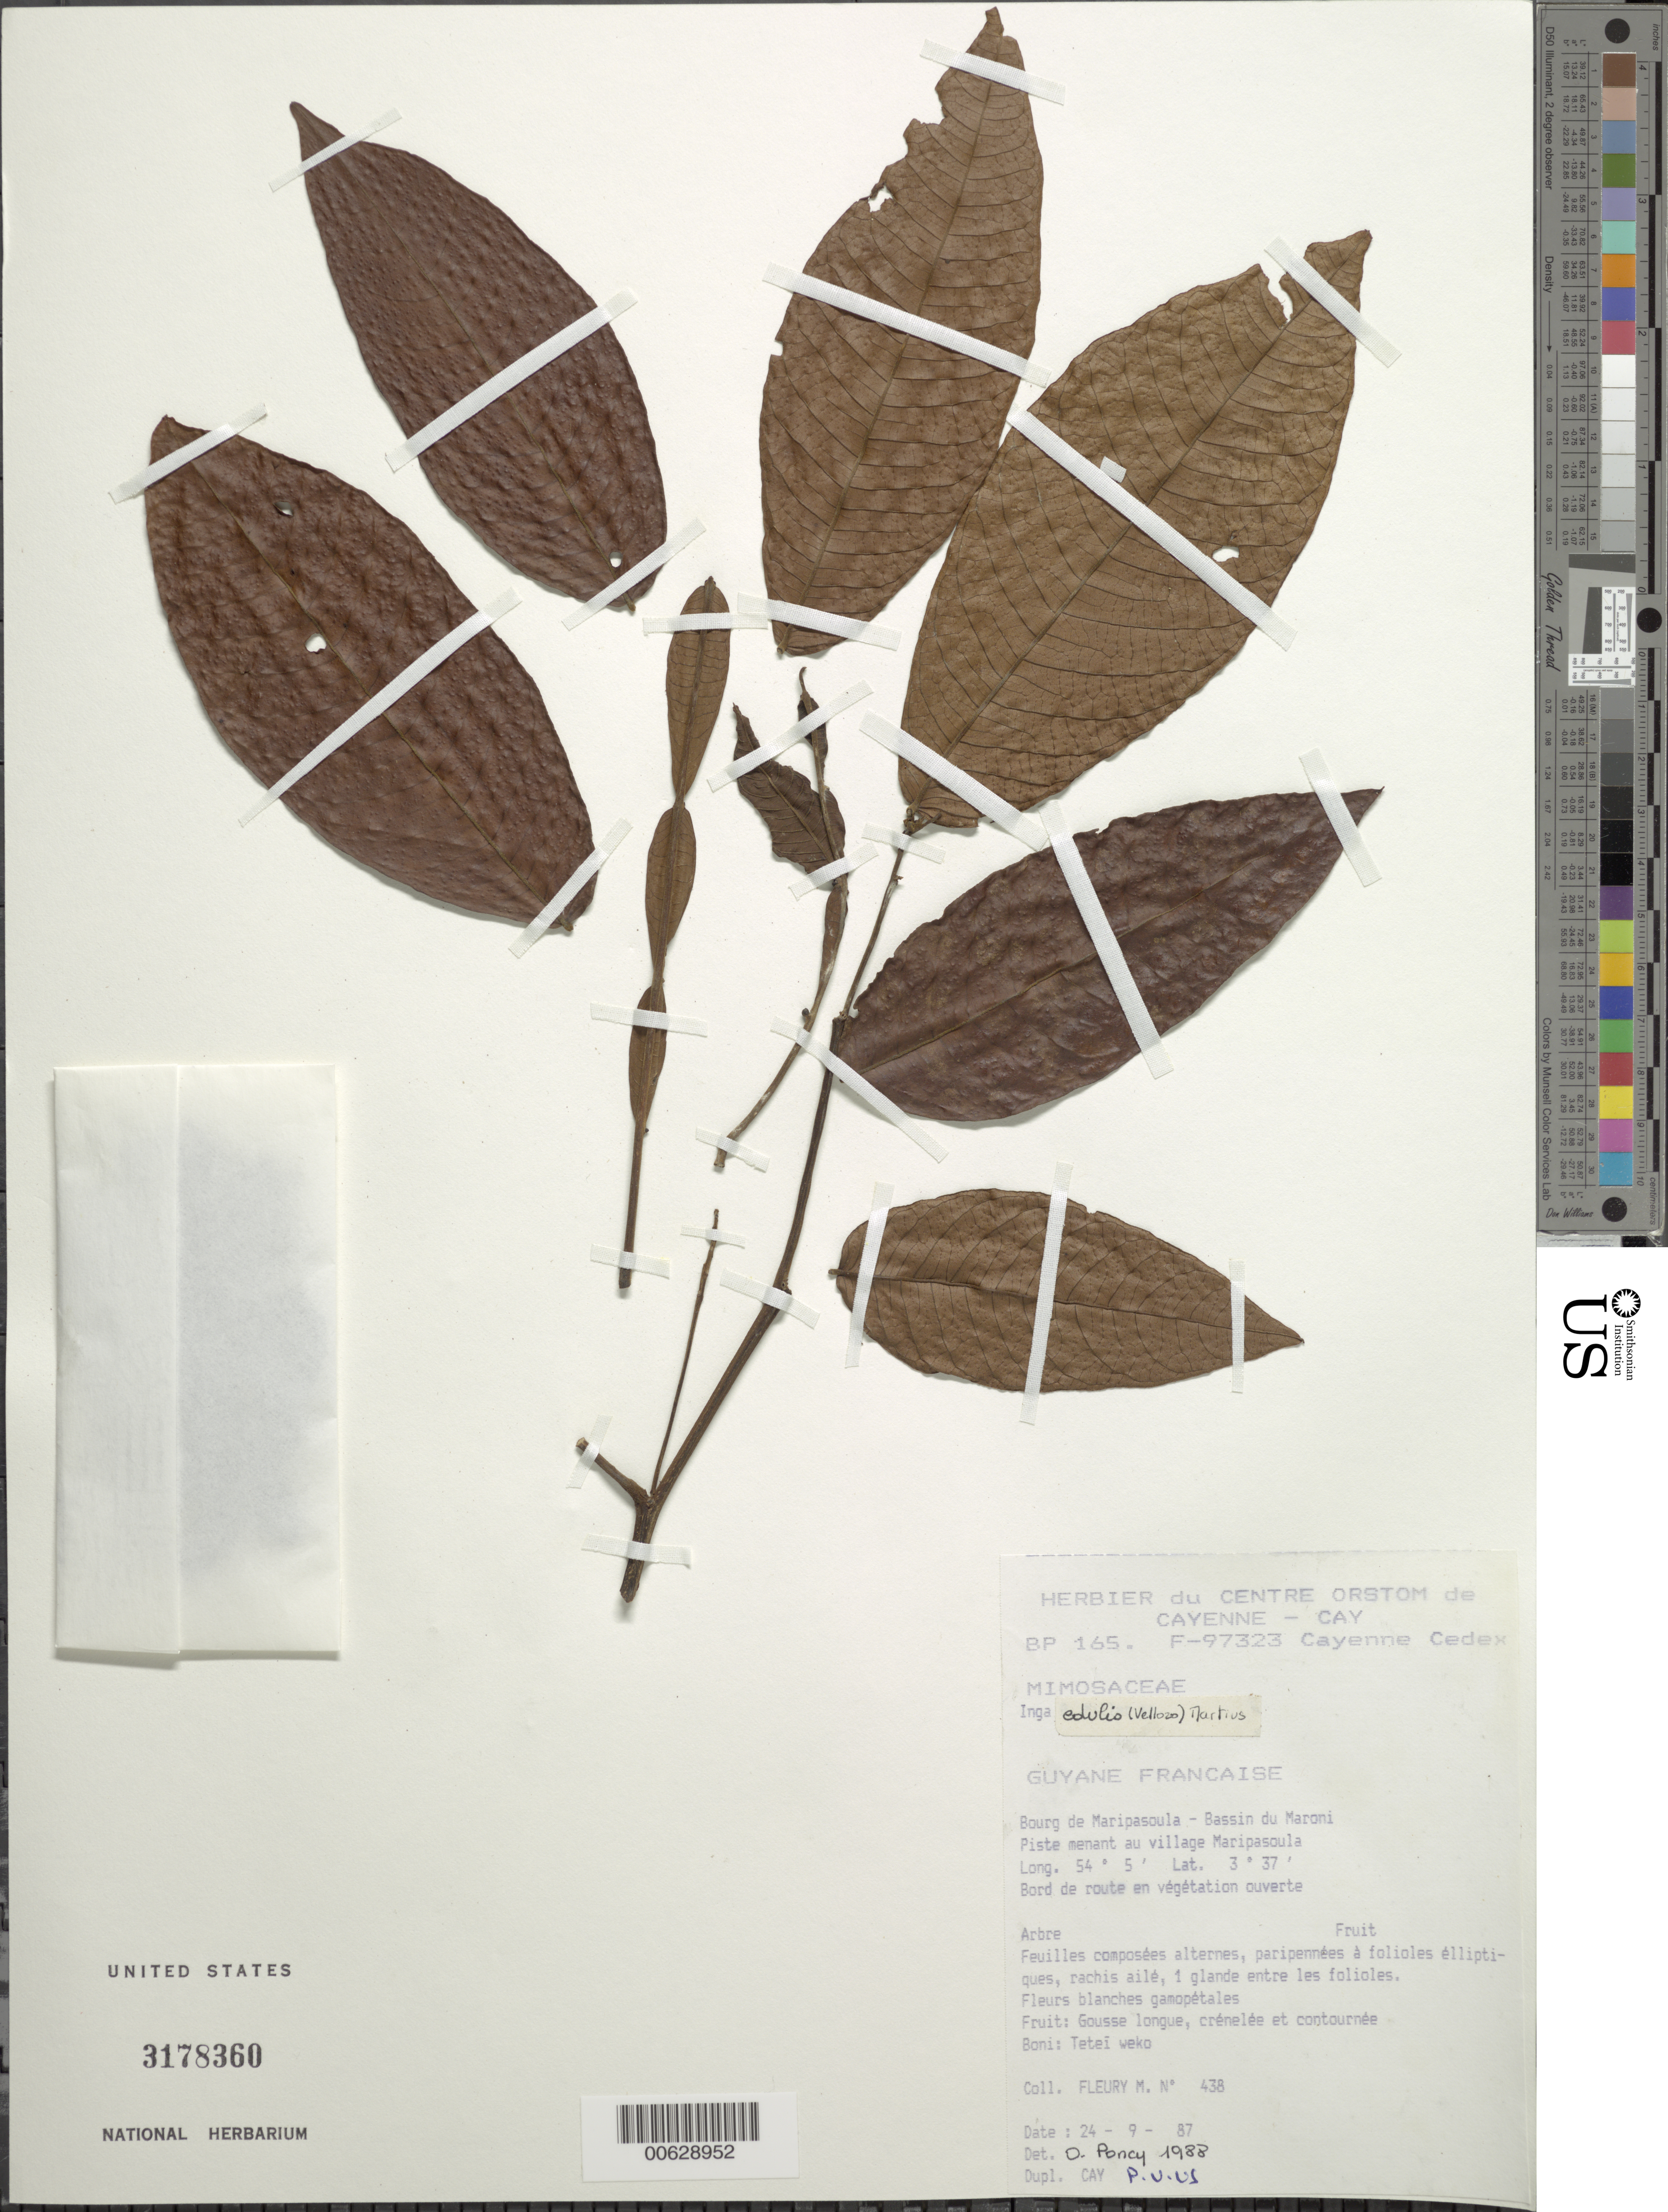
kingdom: Plantae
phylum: Tracheophyta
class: Magnoliopsida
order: Fabales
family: Fabaceae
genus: Inga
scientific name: Inga edulis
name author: Mart.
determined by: Poncy, O.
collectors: M. Fleury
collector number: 438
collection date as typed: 24-Sep-87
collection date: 1987-09-24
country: French Guiana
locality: Bourg de Maripasoula - Bassin du Maroni. Piste menant au village Maripasoula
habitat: Bord de route en vegetation ouverte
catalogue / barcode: US 3178360